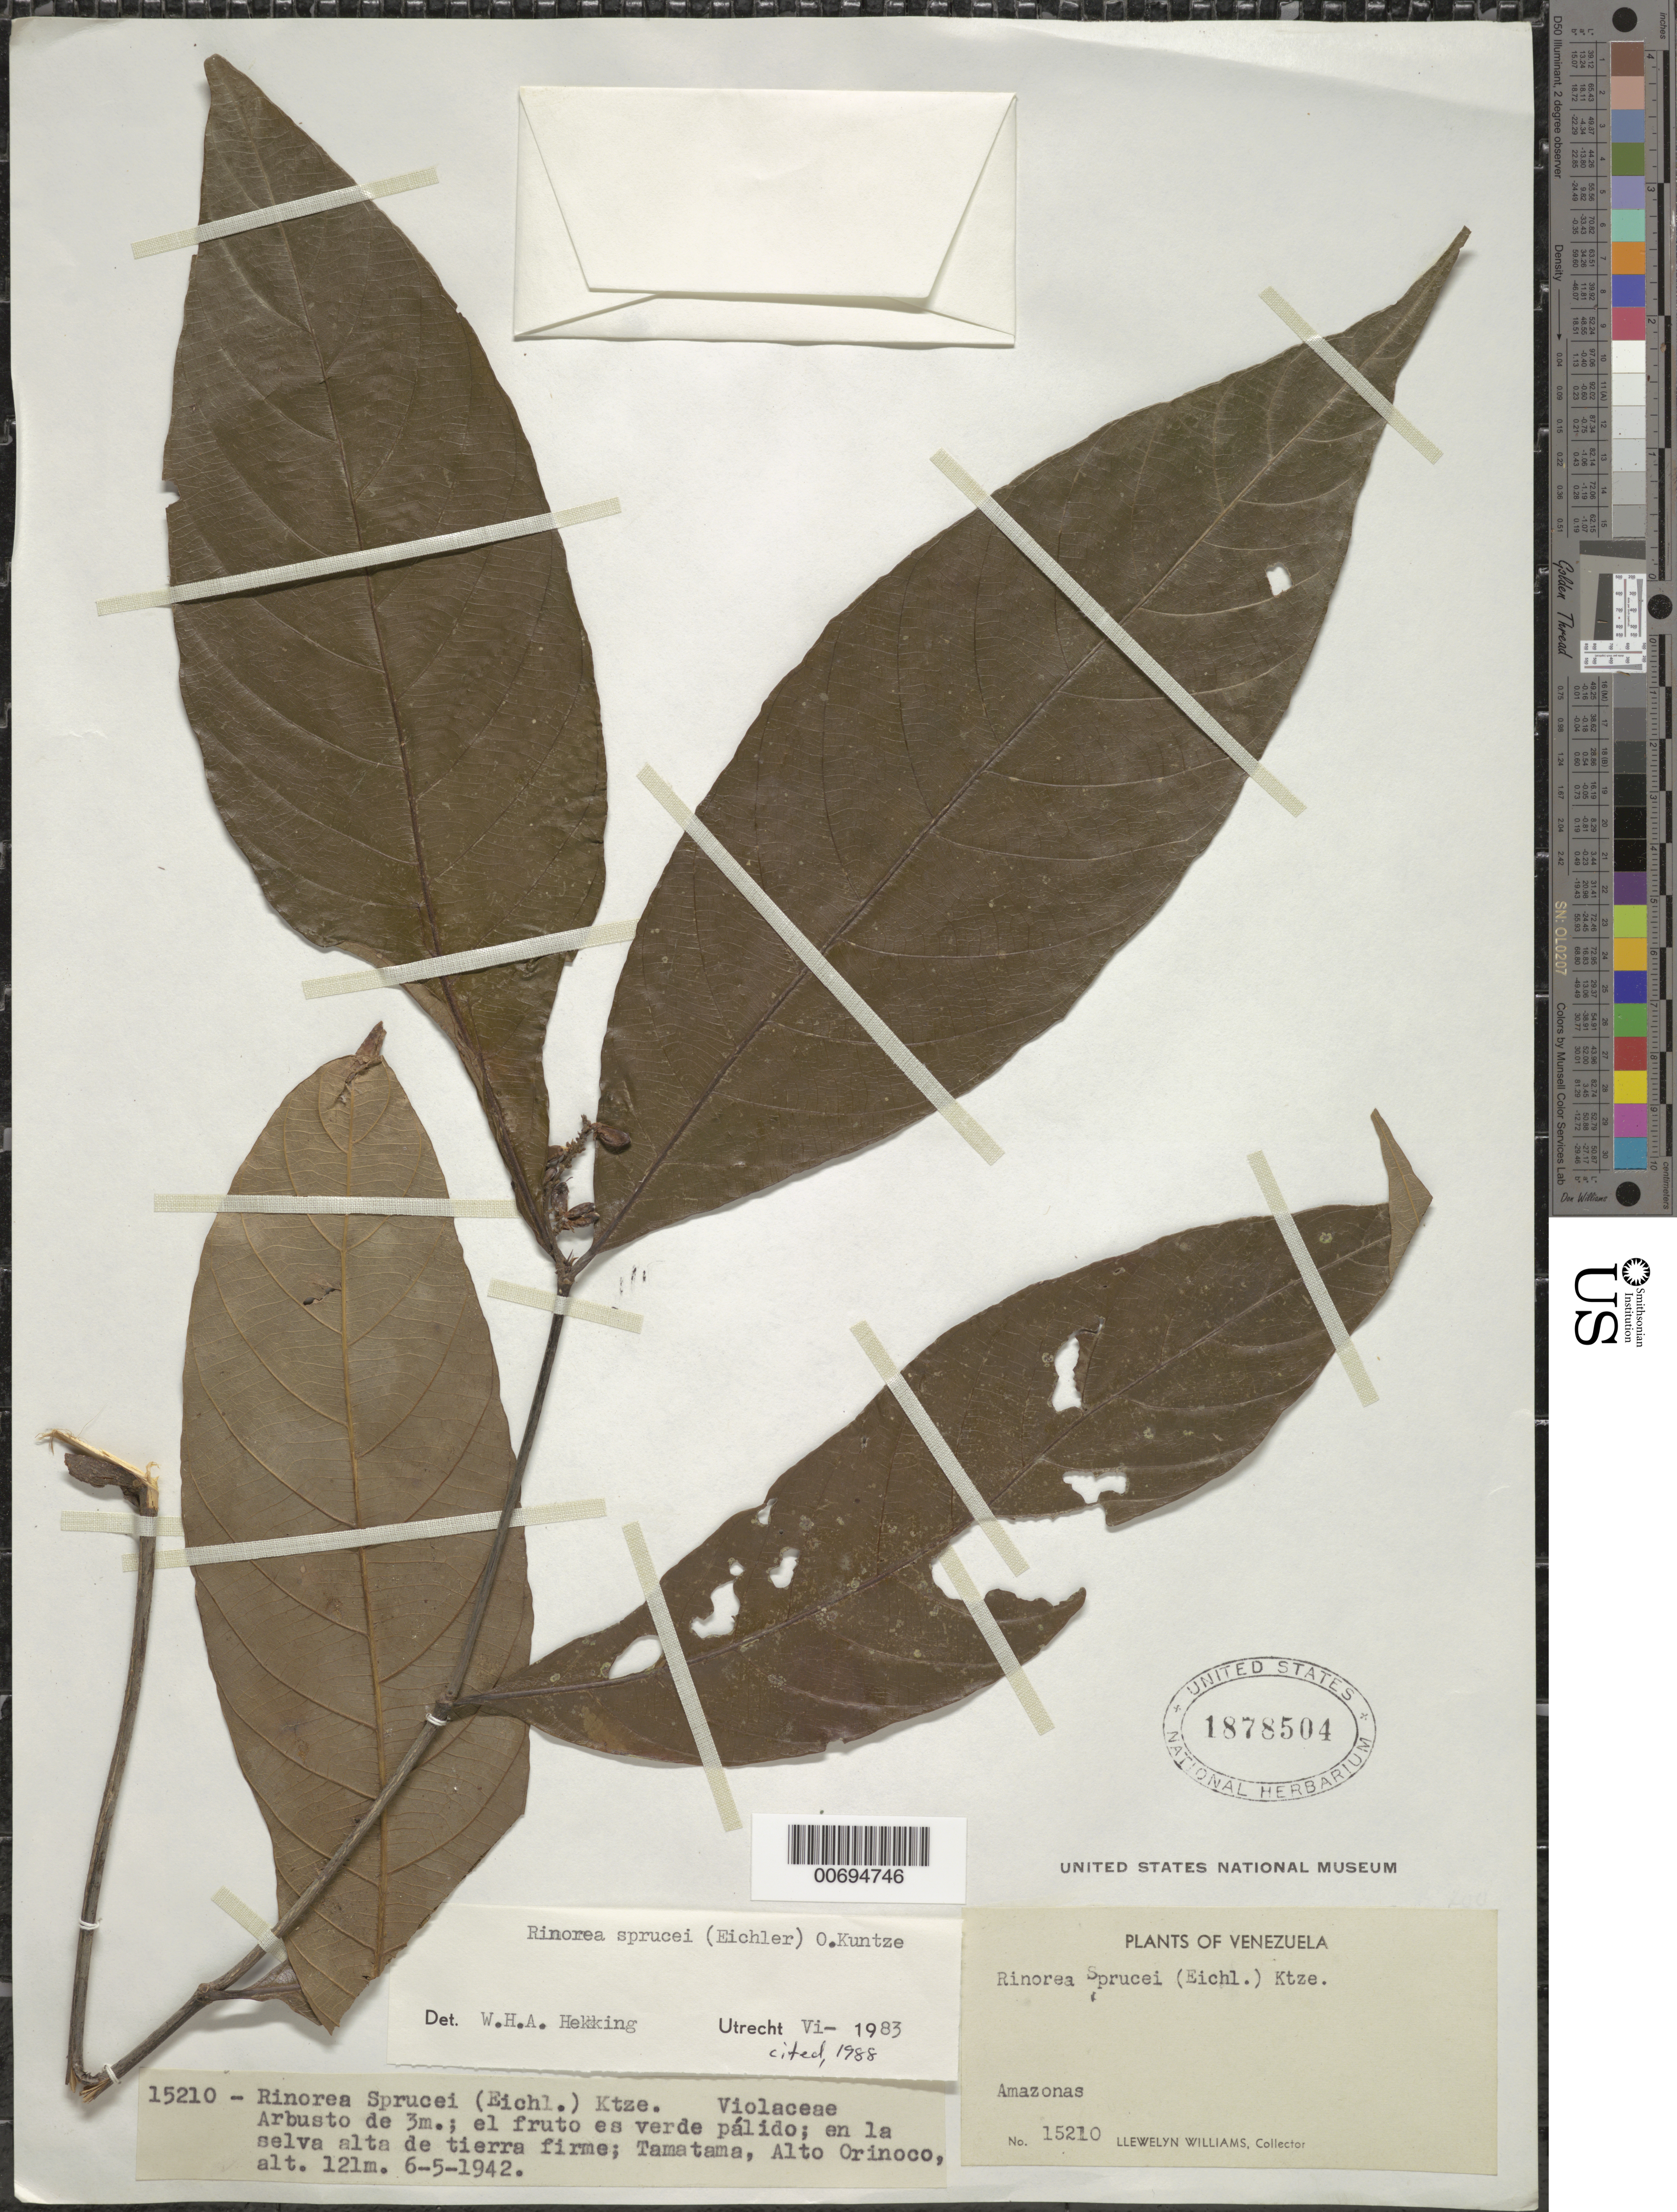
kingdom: Plantae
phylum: Tracheophyta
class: Magnoliopsida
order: Malpighiales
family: Violaceae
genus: Rinorea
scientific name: Rinorea sprucei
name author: (Eichler) Kuntze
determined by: Hekking, W. H. A.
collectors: Ll. Williams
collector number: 15210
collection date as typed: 6-May-42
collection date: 1942-05-06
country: Venezuela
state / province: Amazonas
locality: Tamatama, Alto Río Orinoco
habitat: High forest, terra firma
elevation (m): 121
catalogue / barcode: US 1878504